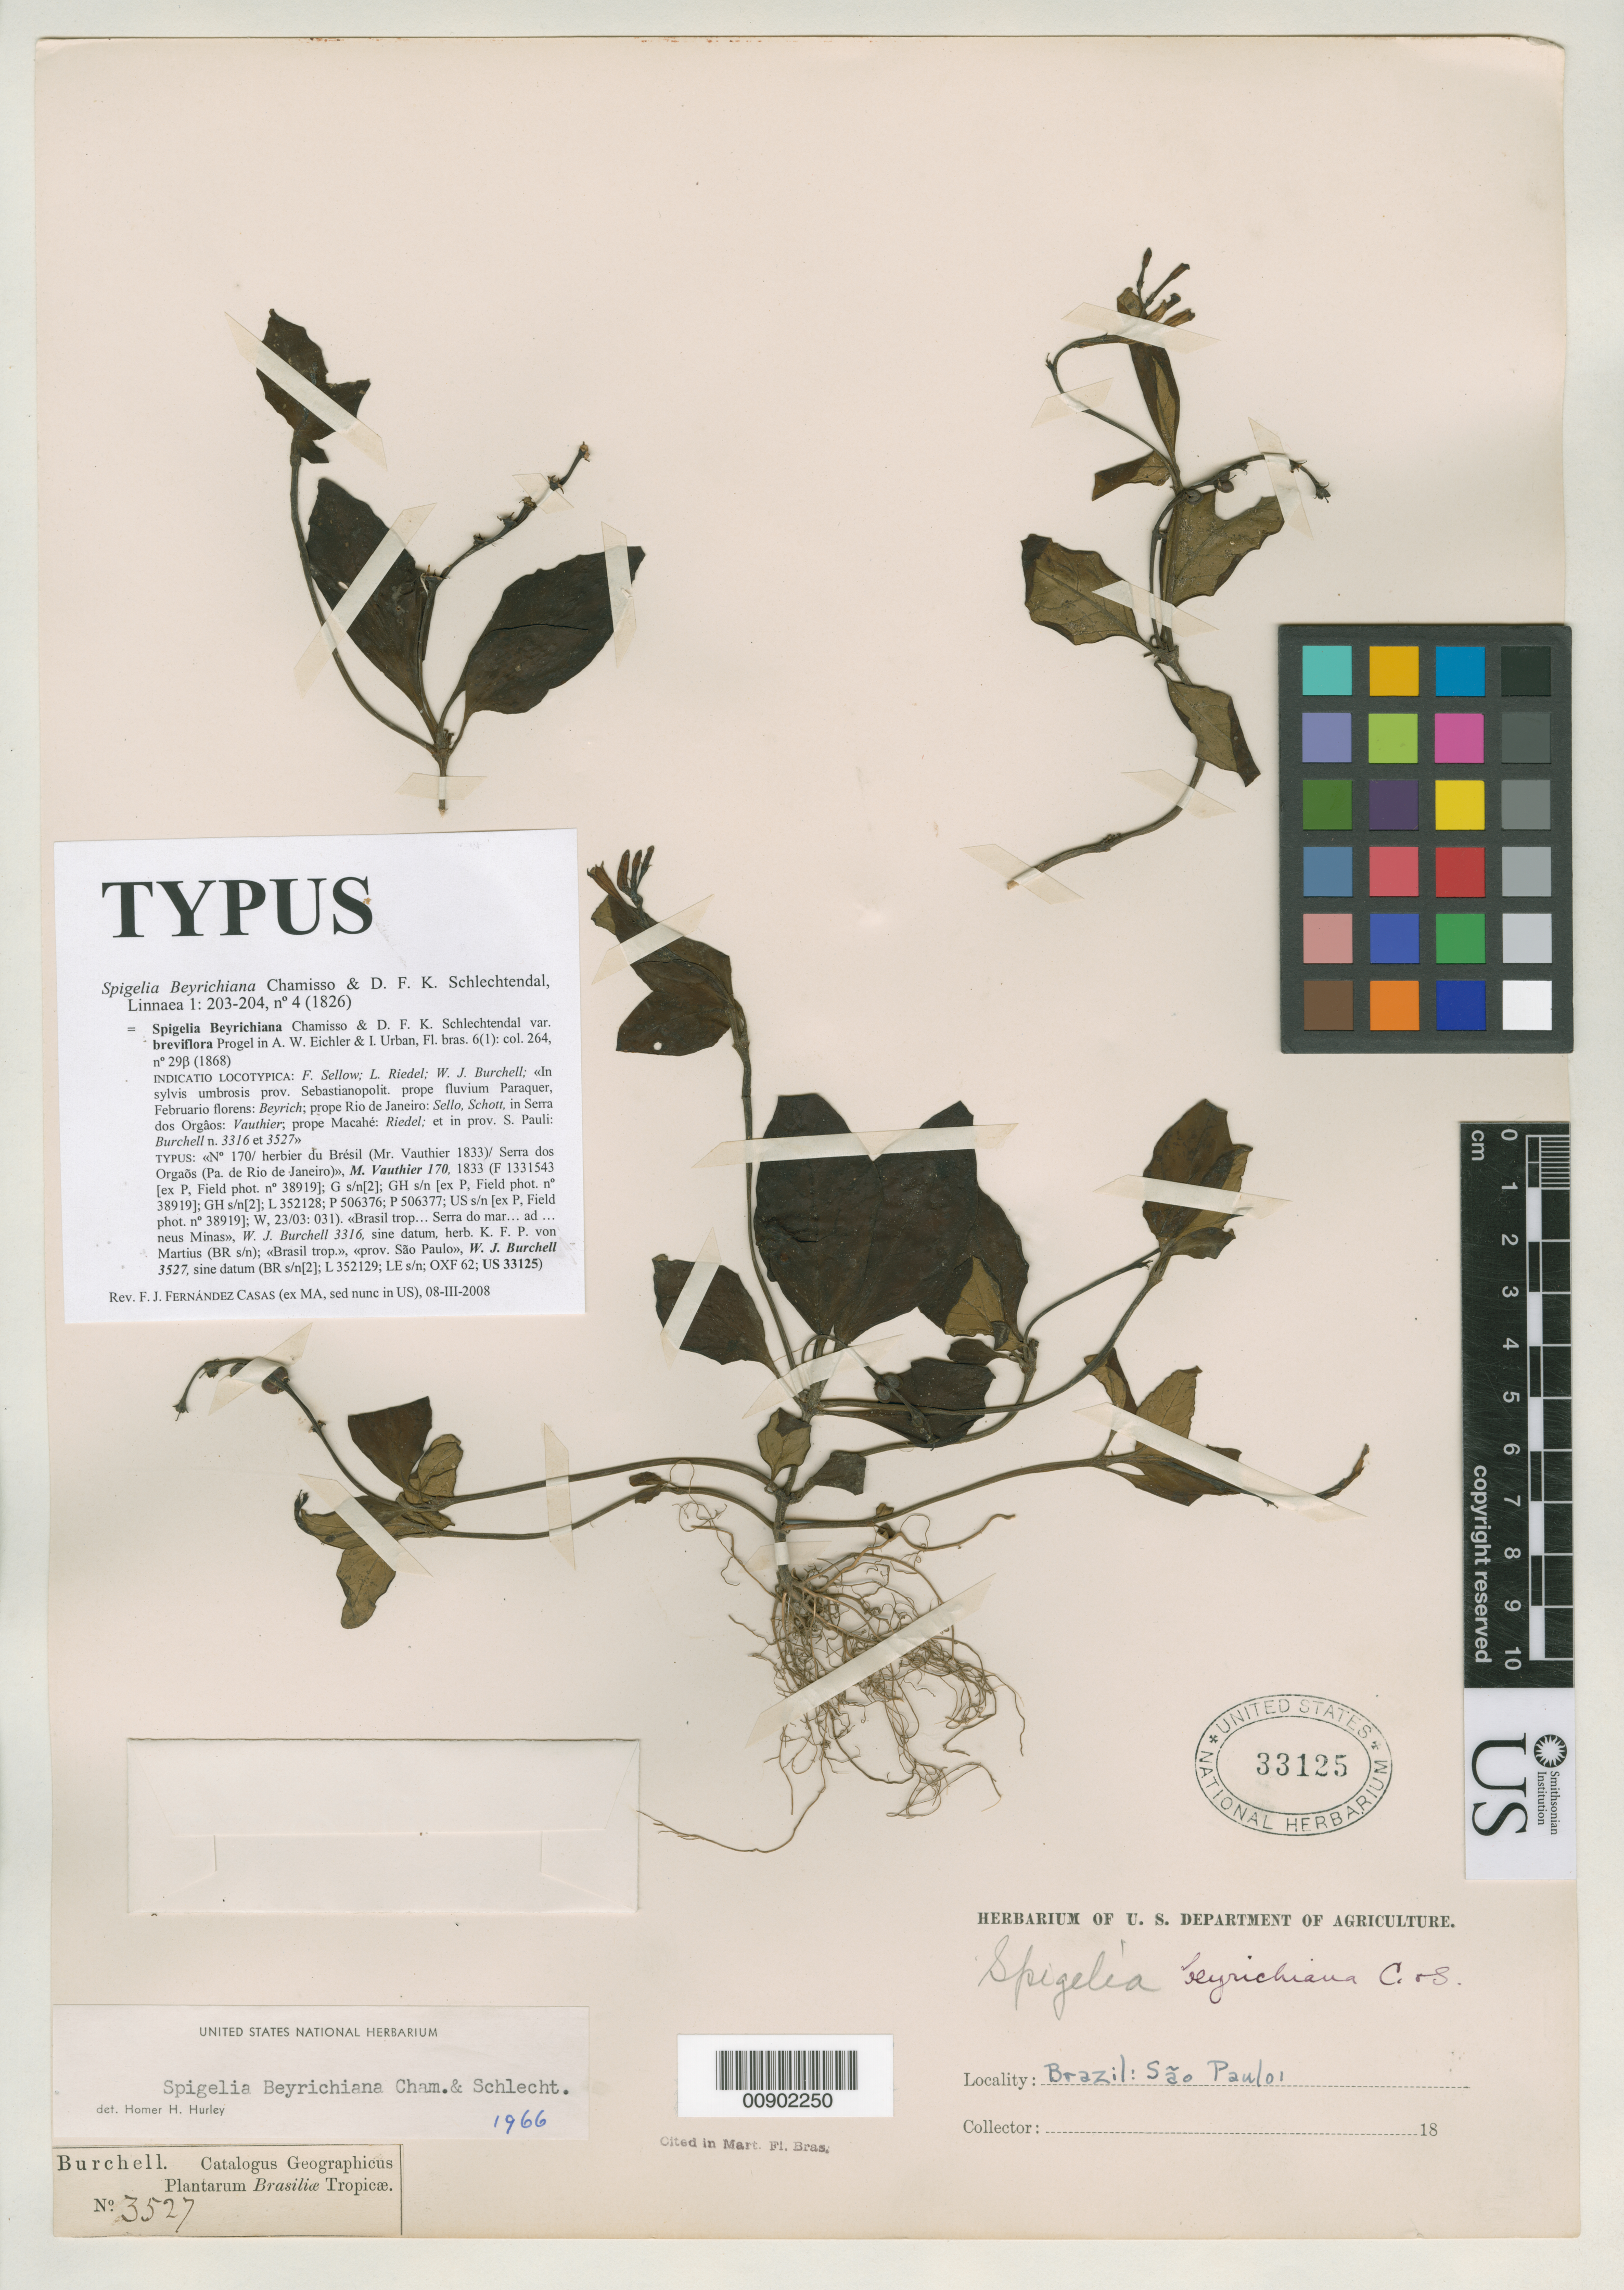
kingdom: Plantae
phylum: Tracheophyta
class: Magnoliopsida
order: Gentianales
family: Loganiaceae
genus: Spigelia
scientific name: Spigelia beyrichiana var. breviflora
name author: Progel in Mart.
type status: Syntype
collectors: W. J. Burchell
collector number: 3527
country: Brazil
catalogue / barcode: US 33125